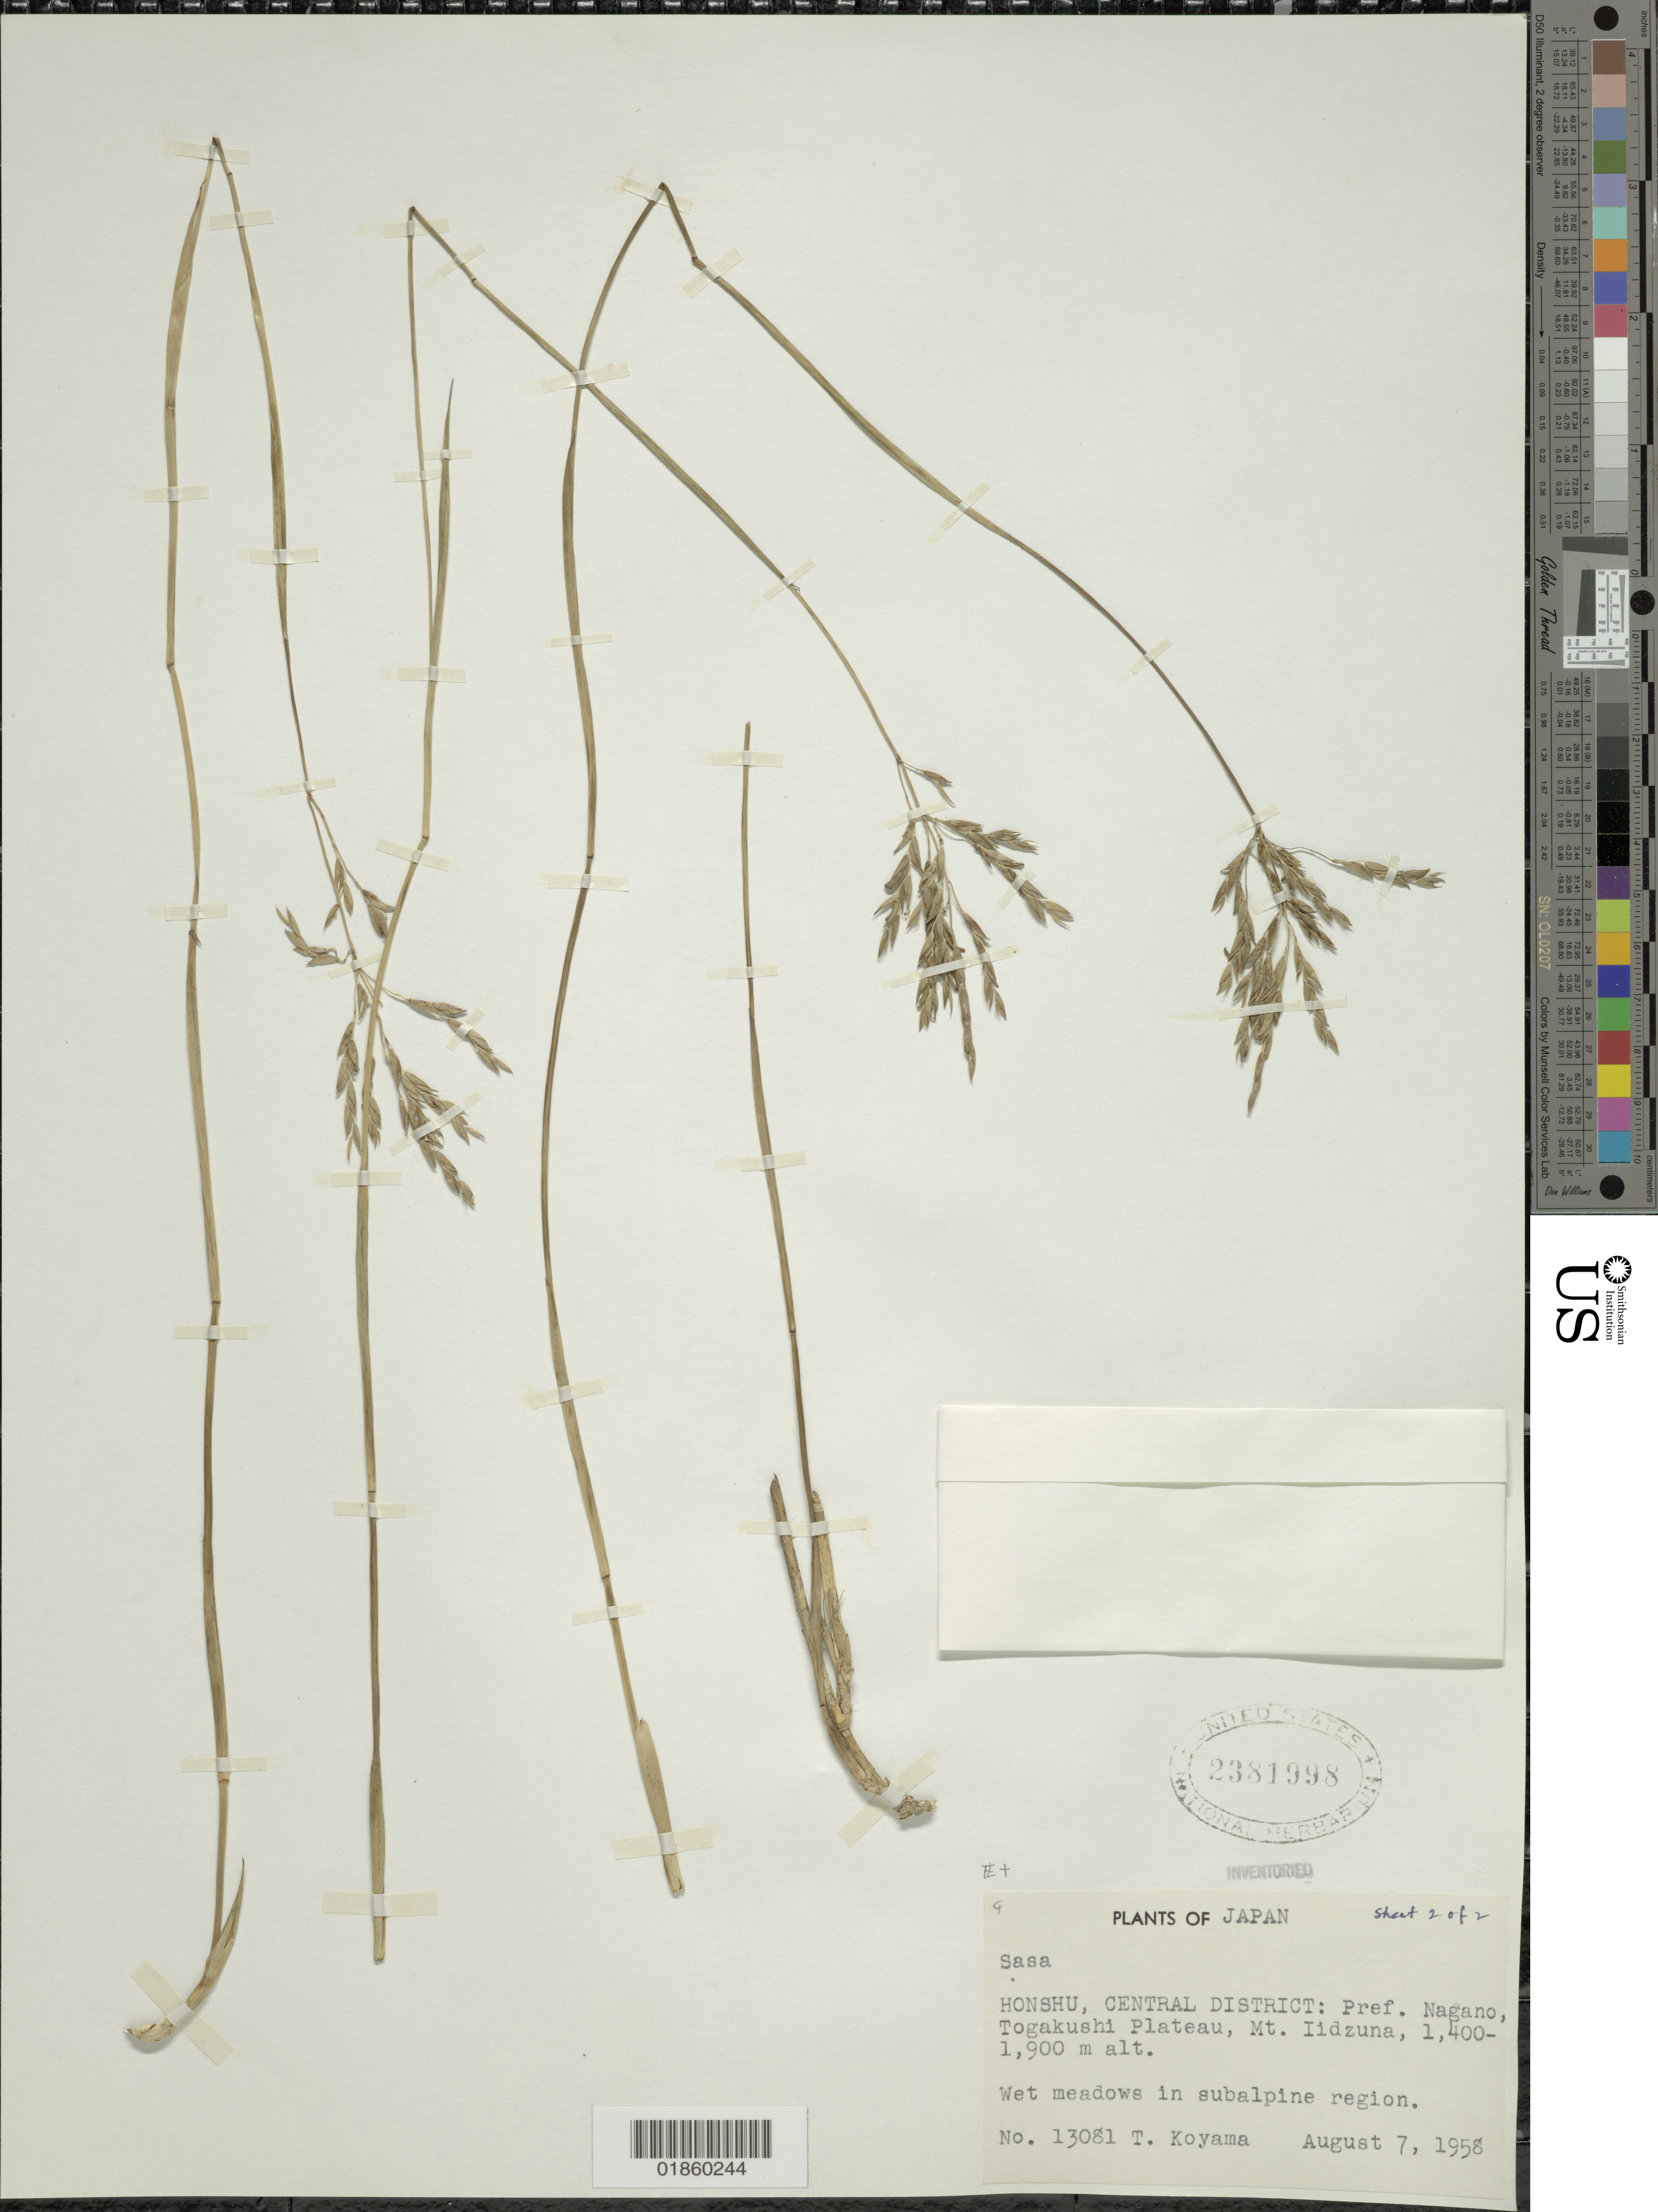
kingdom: Plantae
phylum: Tracheophyta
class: Liliopsida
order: Poales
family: Poaceae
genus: Sasa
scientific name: Sasa sp.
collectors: T. Koyama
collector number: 13081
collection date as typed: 07 Aug 1958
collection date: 1958-08-07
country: Japan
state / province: Nagano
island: Honshu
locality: Togakushi plateau, mt. iidzuna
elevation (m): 1400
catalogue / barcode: US 2381998